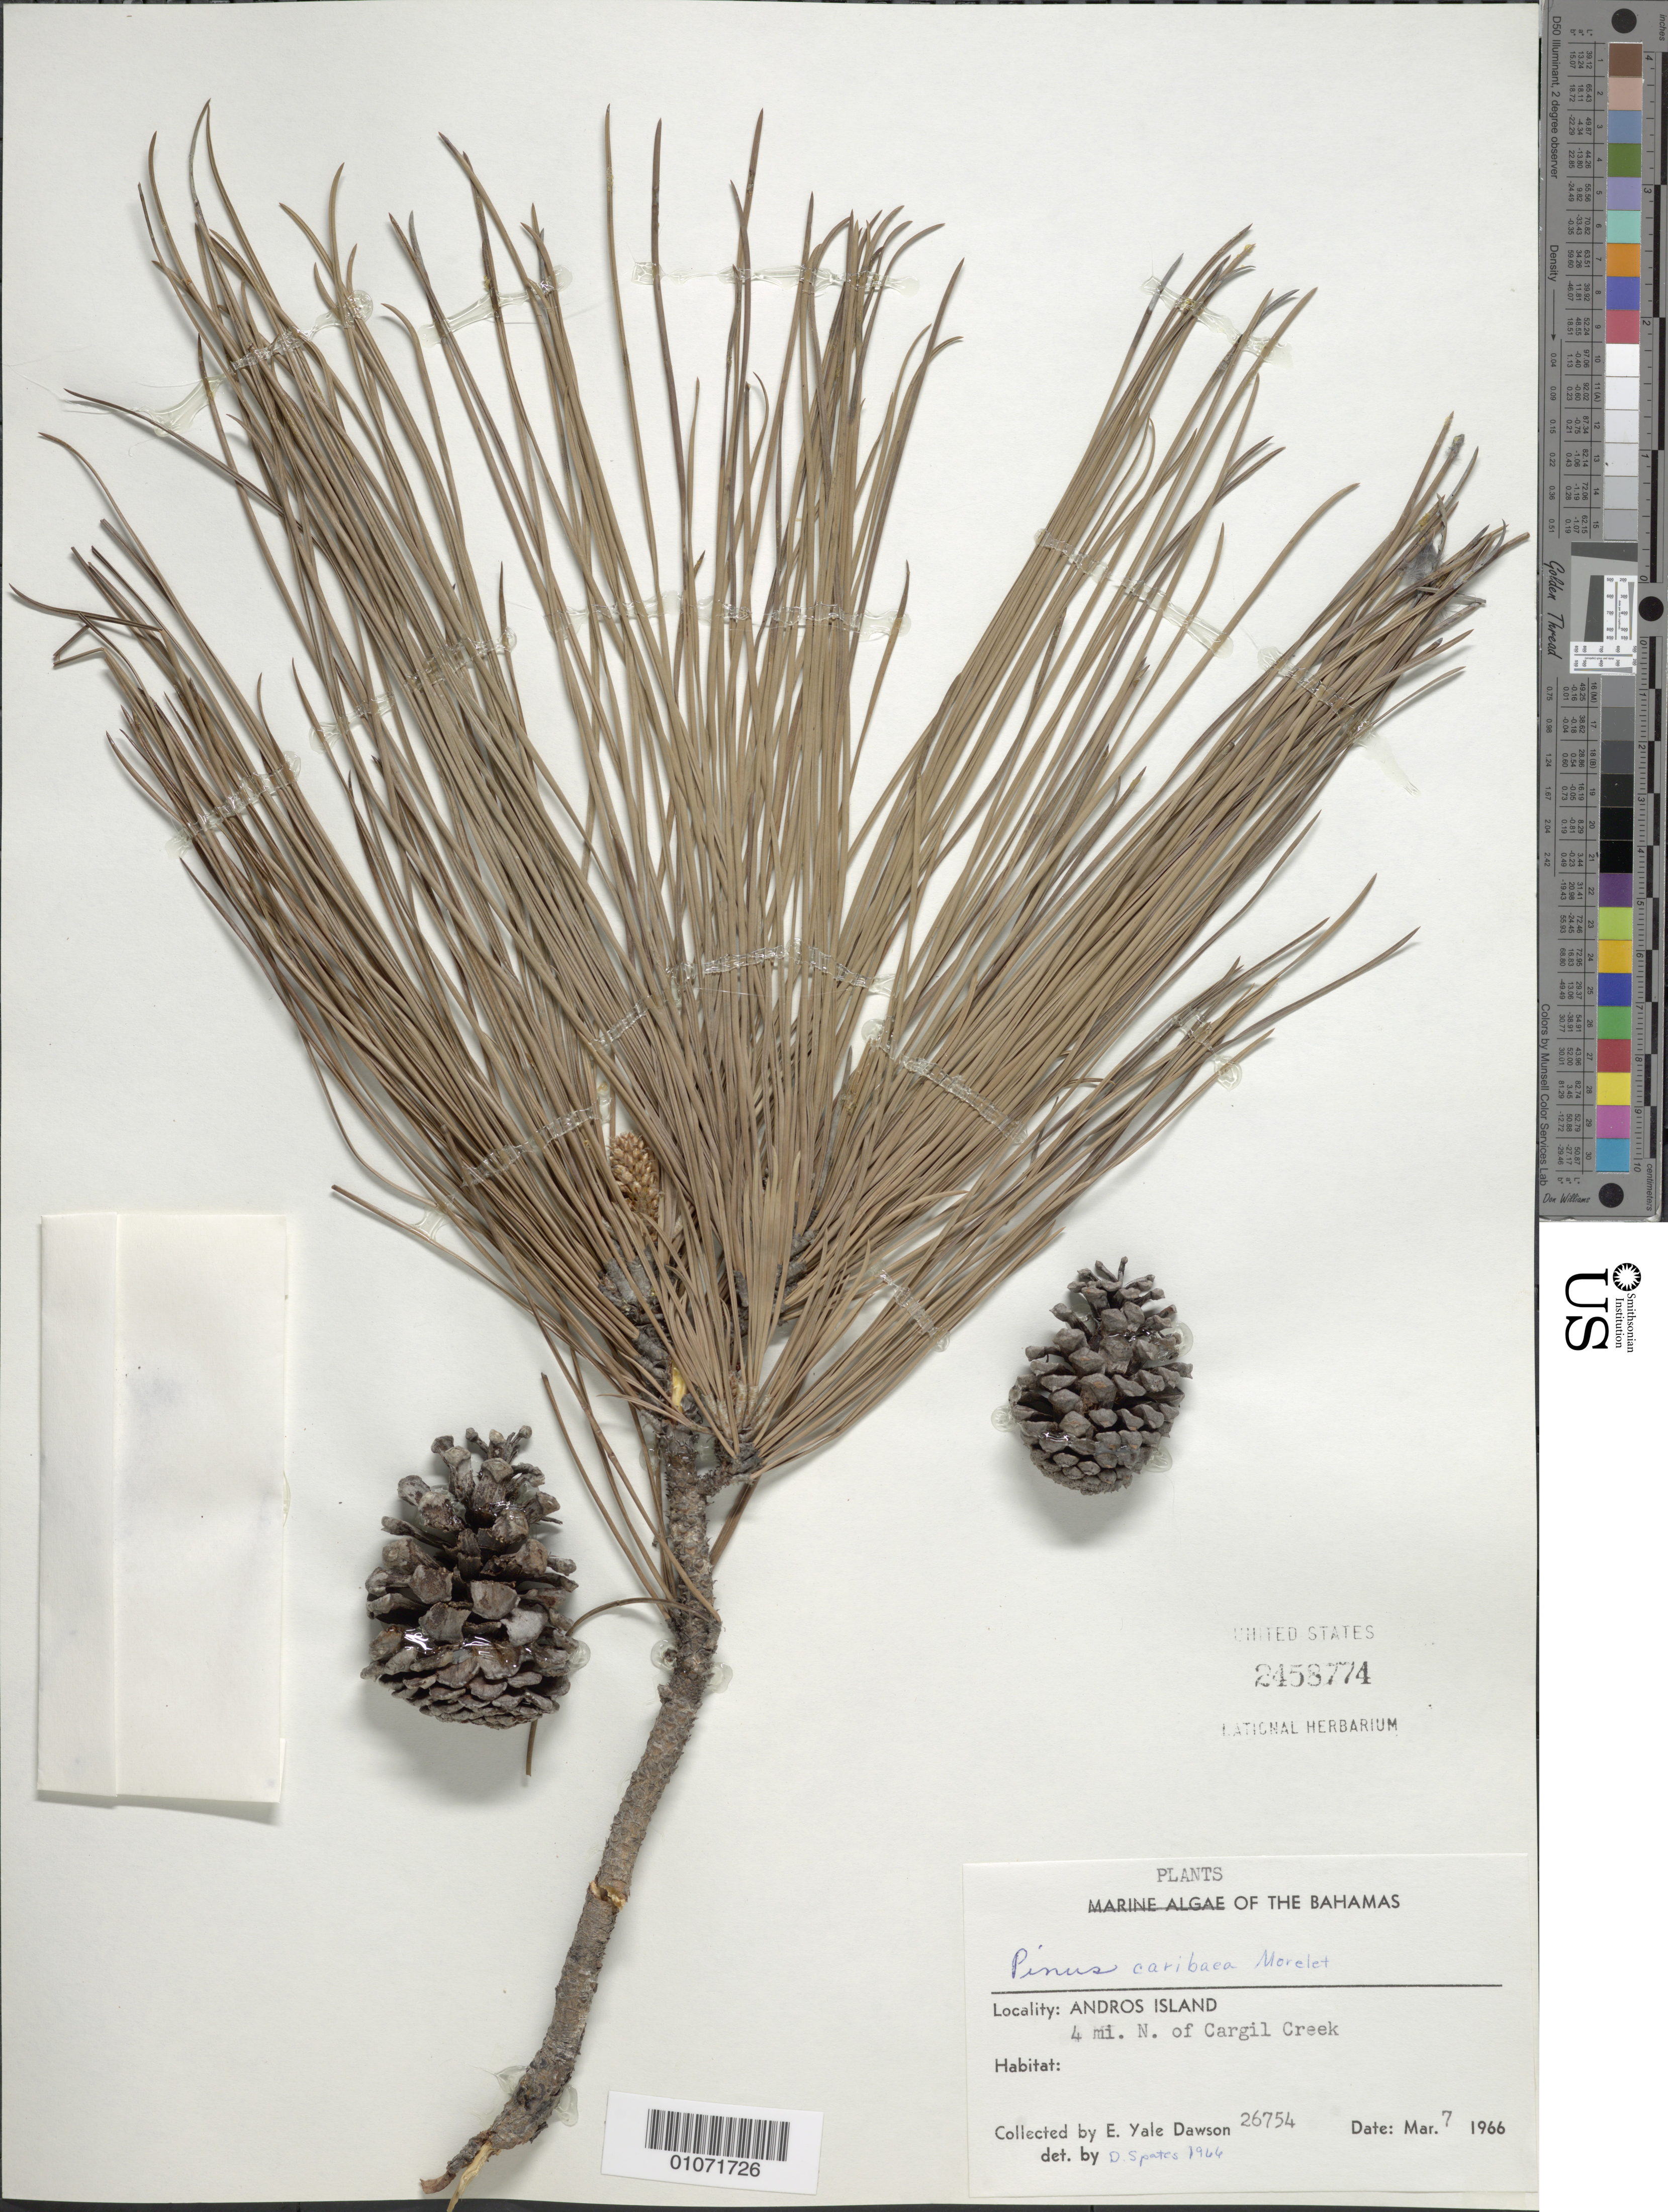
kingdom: Plantae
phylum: Tracheophyta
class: Pinopsida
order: Pinales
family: Pinaceae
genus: Pinus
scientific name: Pinus caribaea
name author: Morelet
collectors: E. Y. Dawson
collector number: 26754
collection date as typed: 07 Mar 1966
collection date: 1966-03-07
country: Bahamas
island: Andros I.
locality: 4 miles north of Cargil Creek.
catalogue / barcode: US 2458774